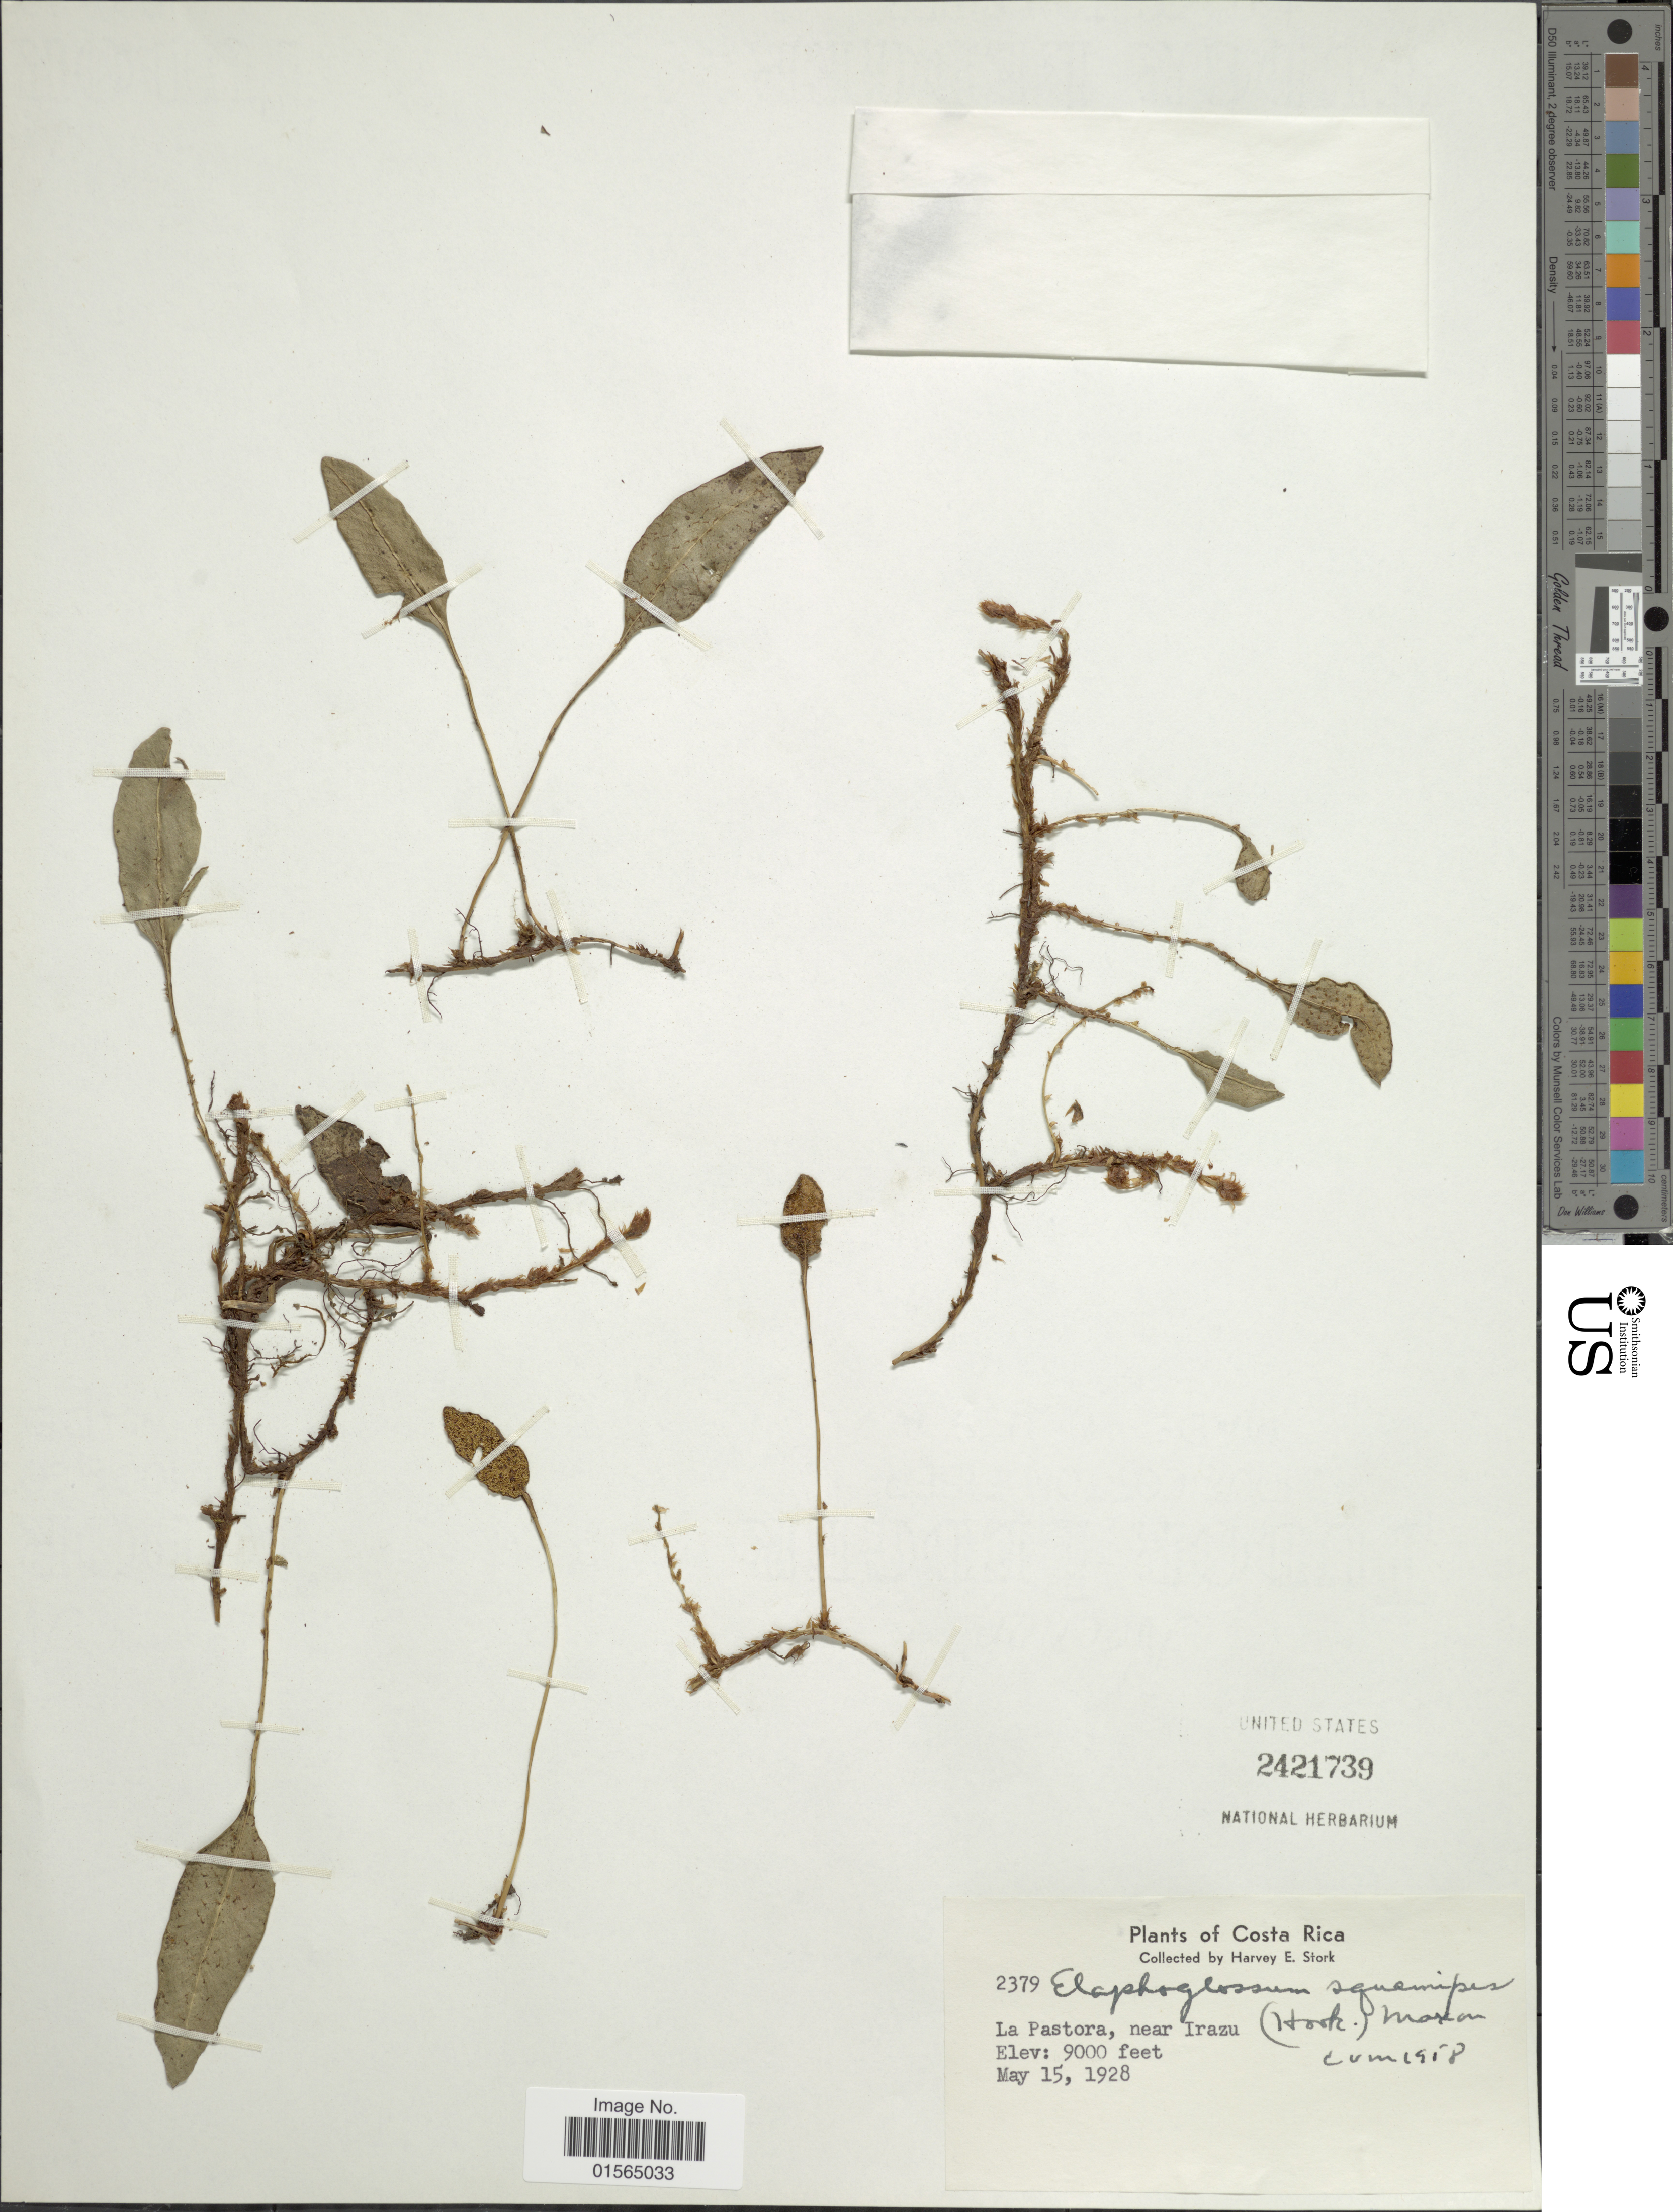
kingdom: Plantae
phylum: Tracheophyta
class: Polypodiopsida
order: Polypodiales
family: Dryopteridaceae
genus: Elaphoglossum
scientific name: Elaphoglossum squamipes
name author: (Hook.) T. Moore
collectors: H. E. Stork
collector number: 2379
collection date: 1928-05-15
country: Mexico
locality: La Pastora, near Irazu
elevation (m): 2743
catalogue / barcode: US 2421739